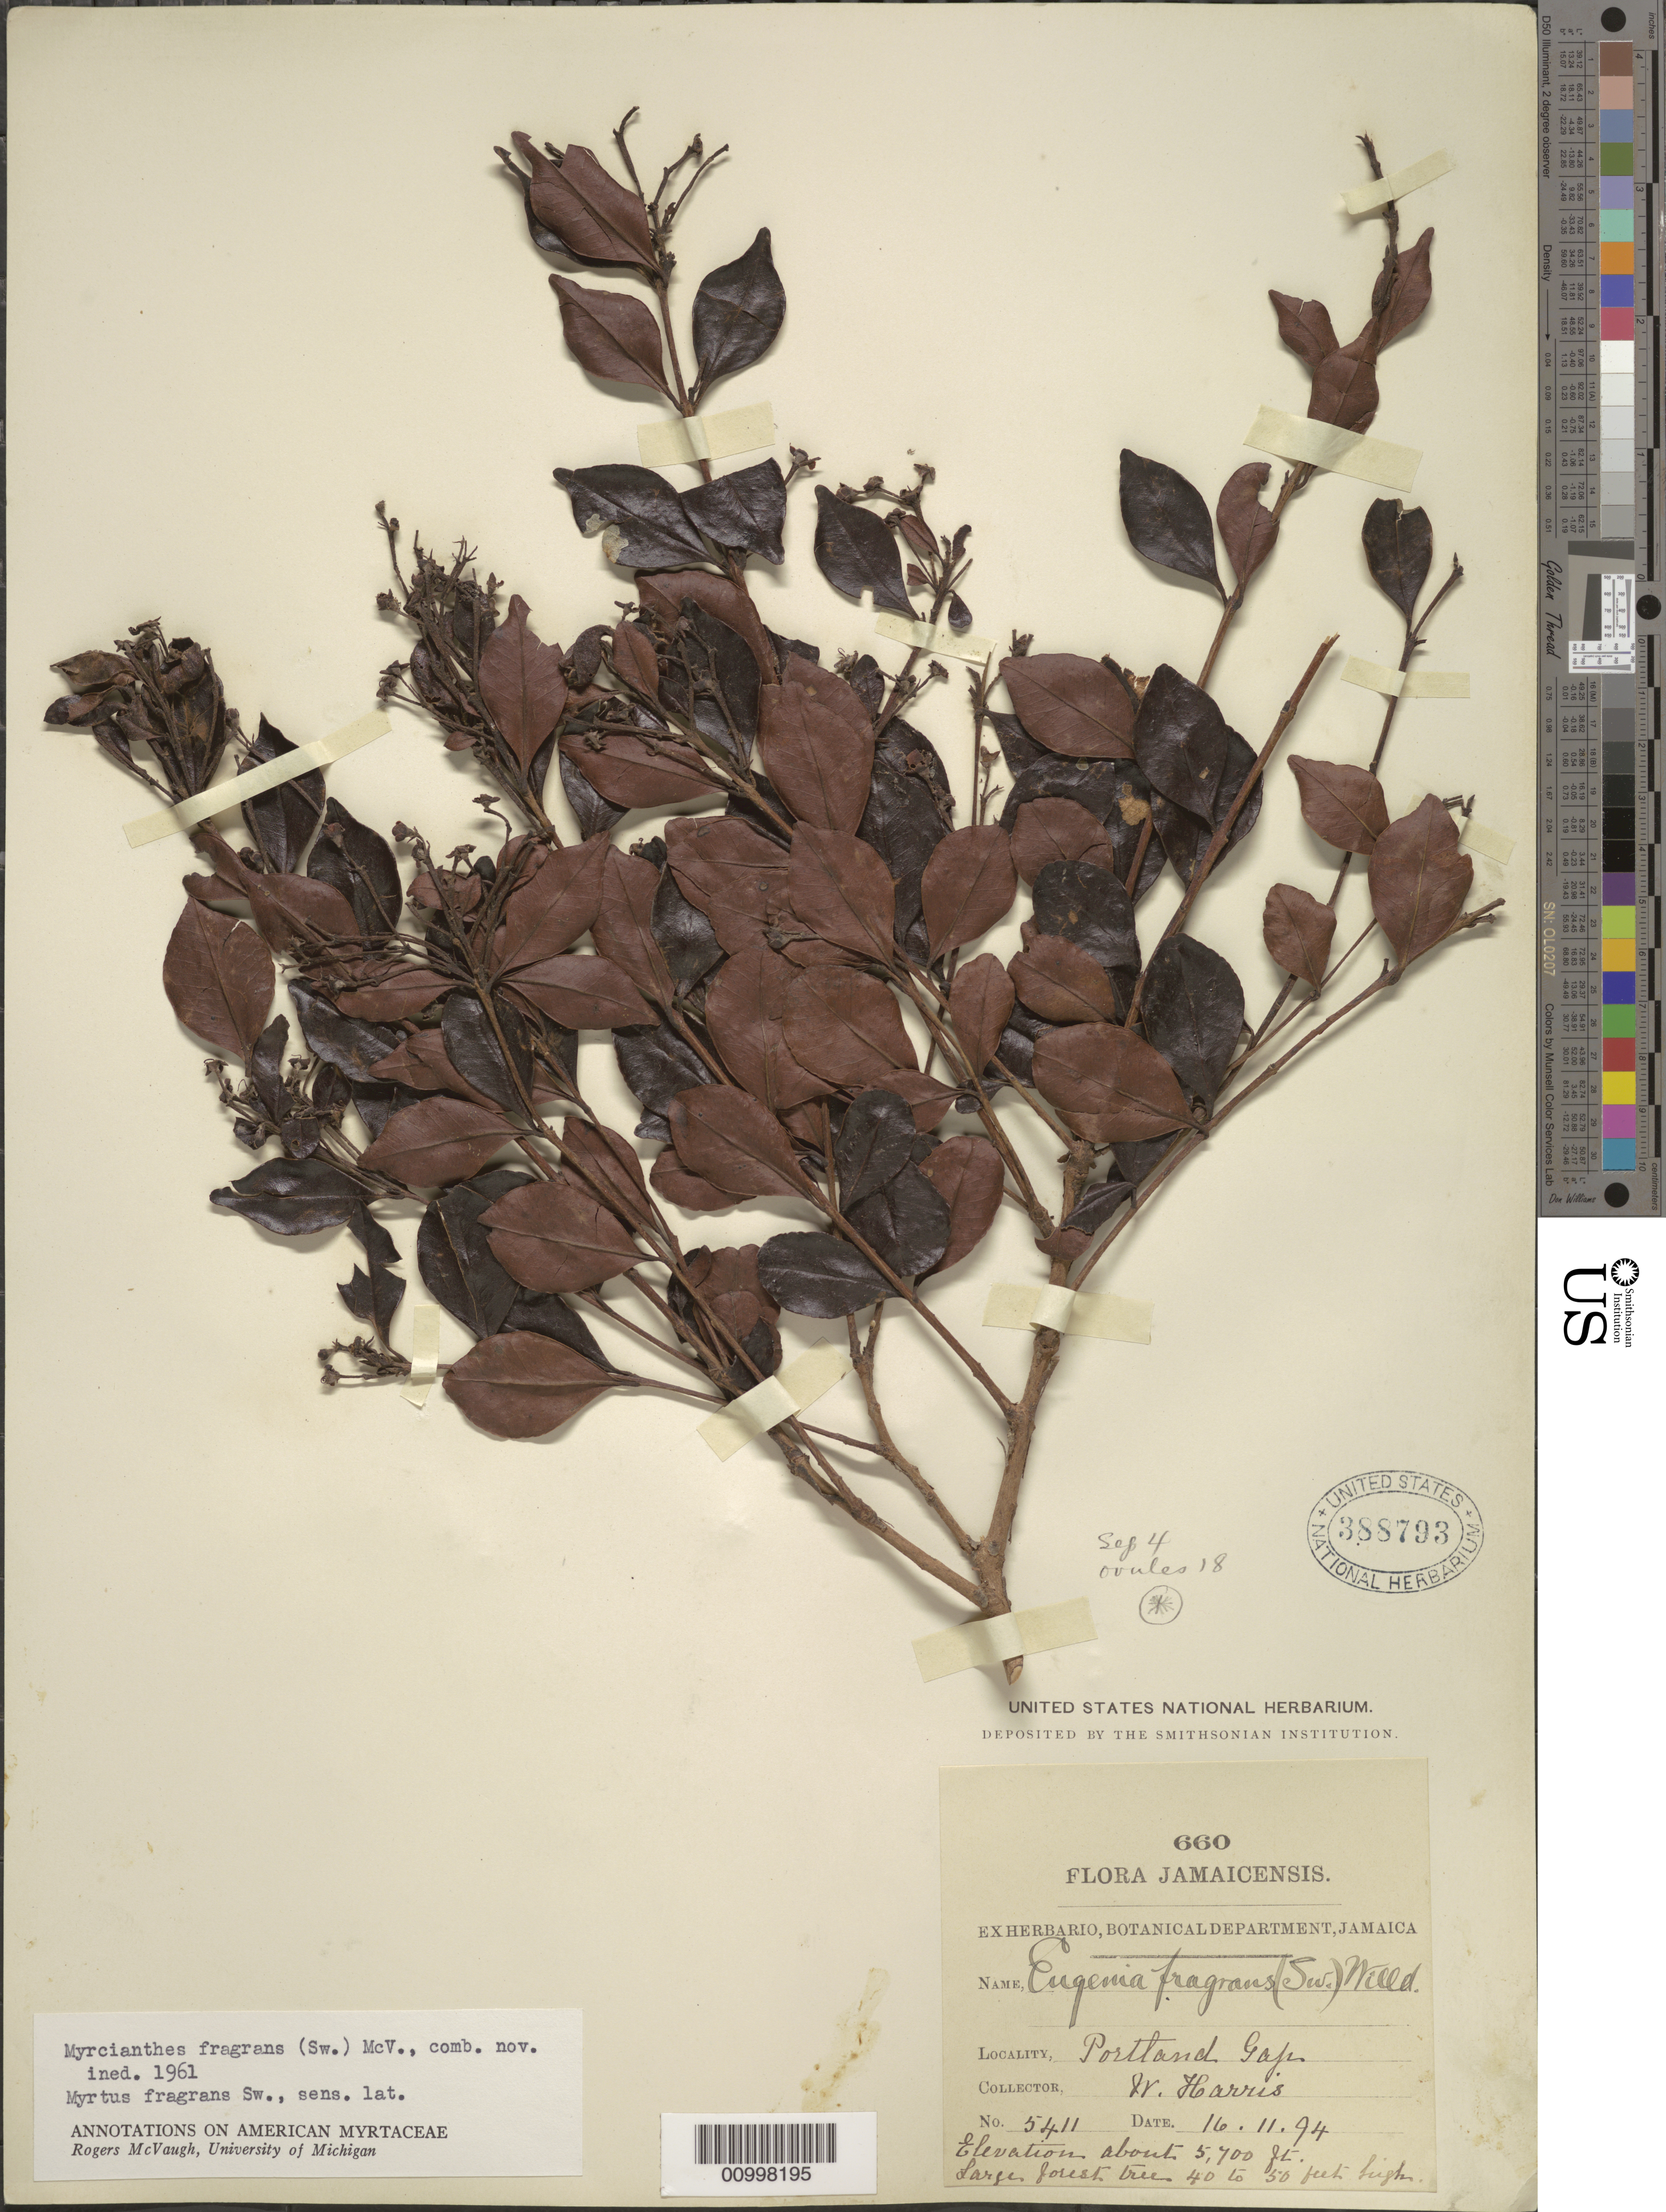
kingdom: Plantae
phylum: Tracheophyta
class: Magnoliopsida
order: Myrtales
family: Myrtaceae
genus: Myrcianthes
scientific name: Myrcianthes fragrans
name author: (Sw.) McVaugh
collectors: W. Harris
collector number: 5411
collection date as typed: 16 Nov 1894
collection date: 1894-11-16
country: Jamaica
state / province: Portland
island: Jamaica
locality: Portland Gap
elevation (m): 1737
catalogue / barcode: US 388793